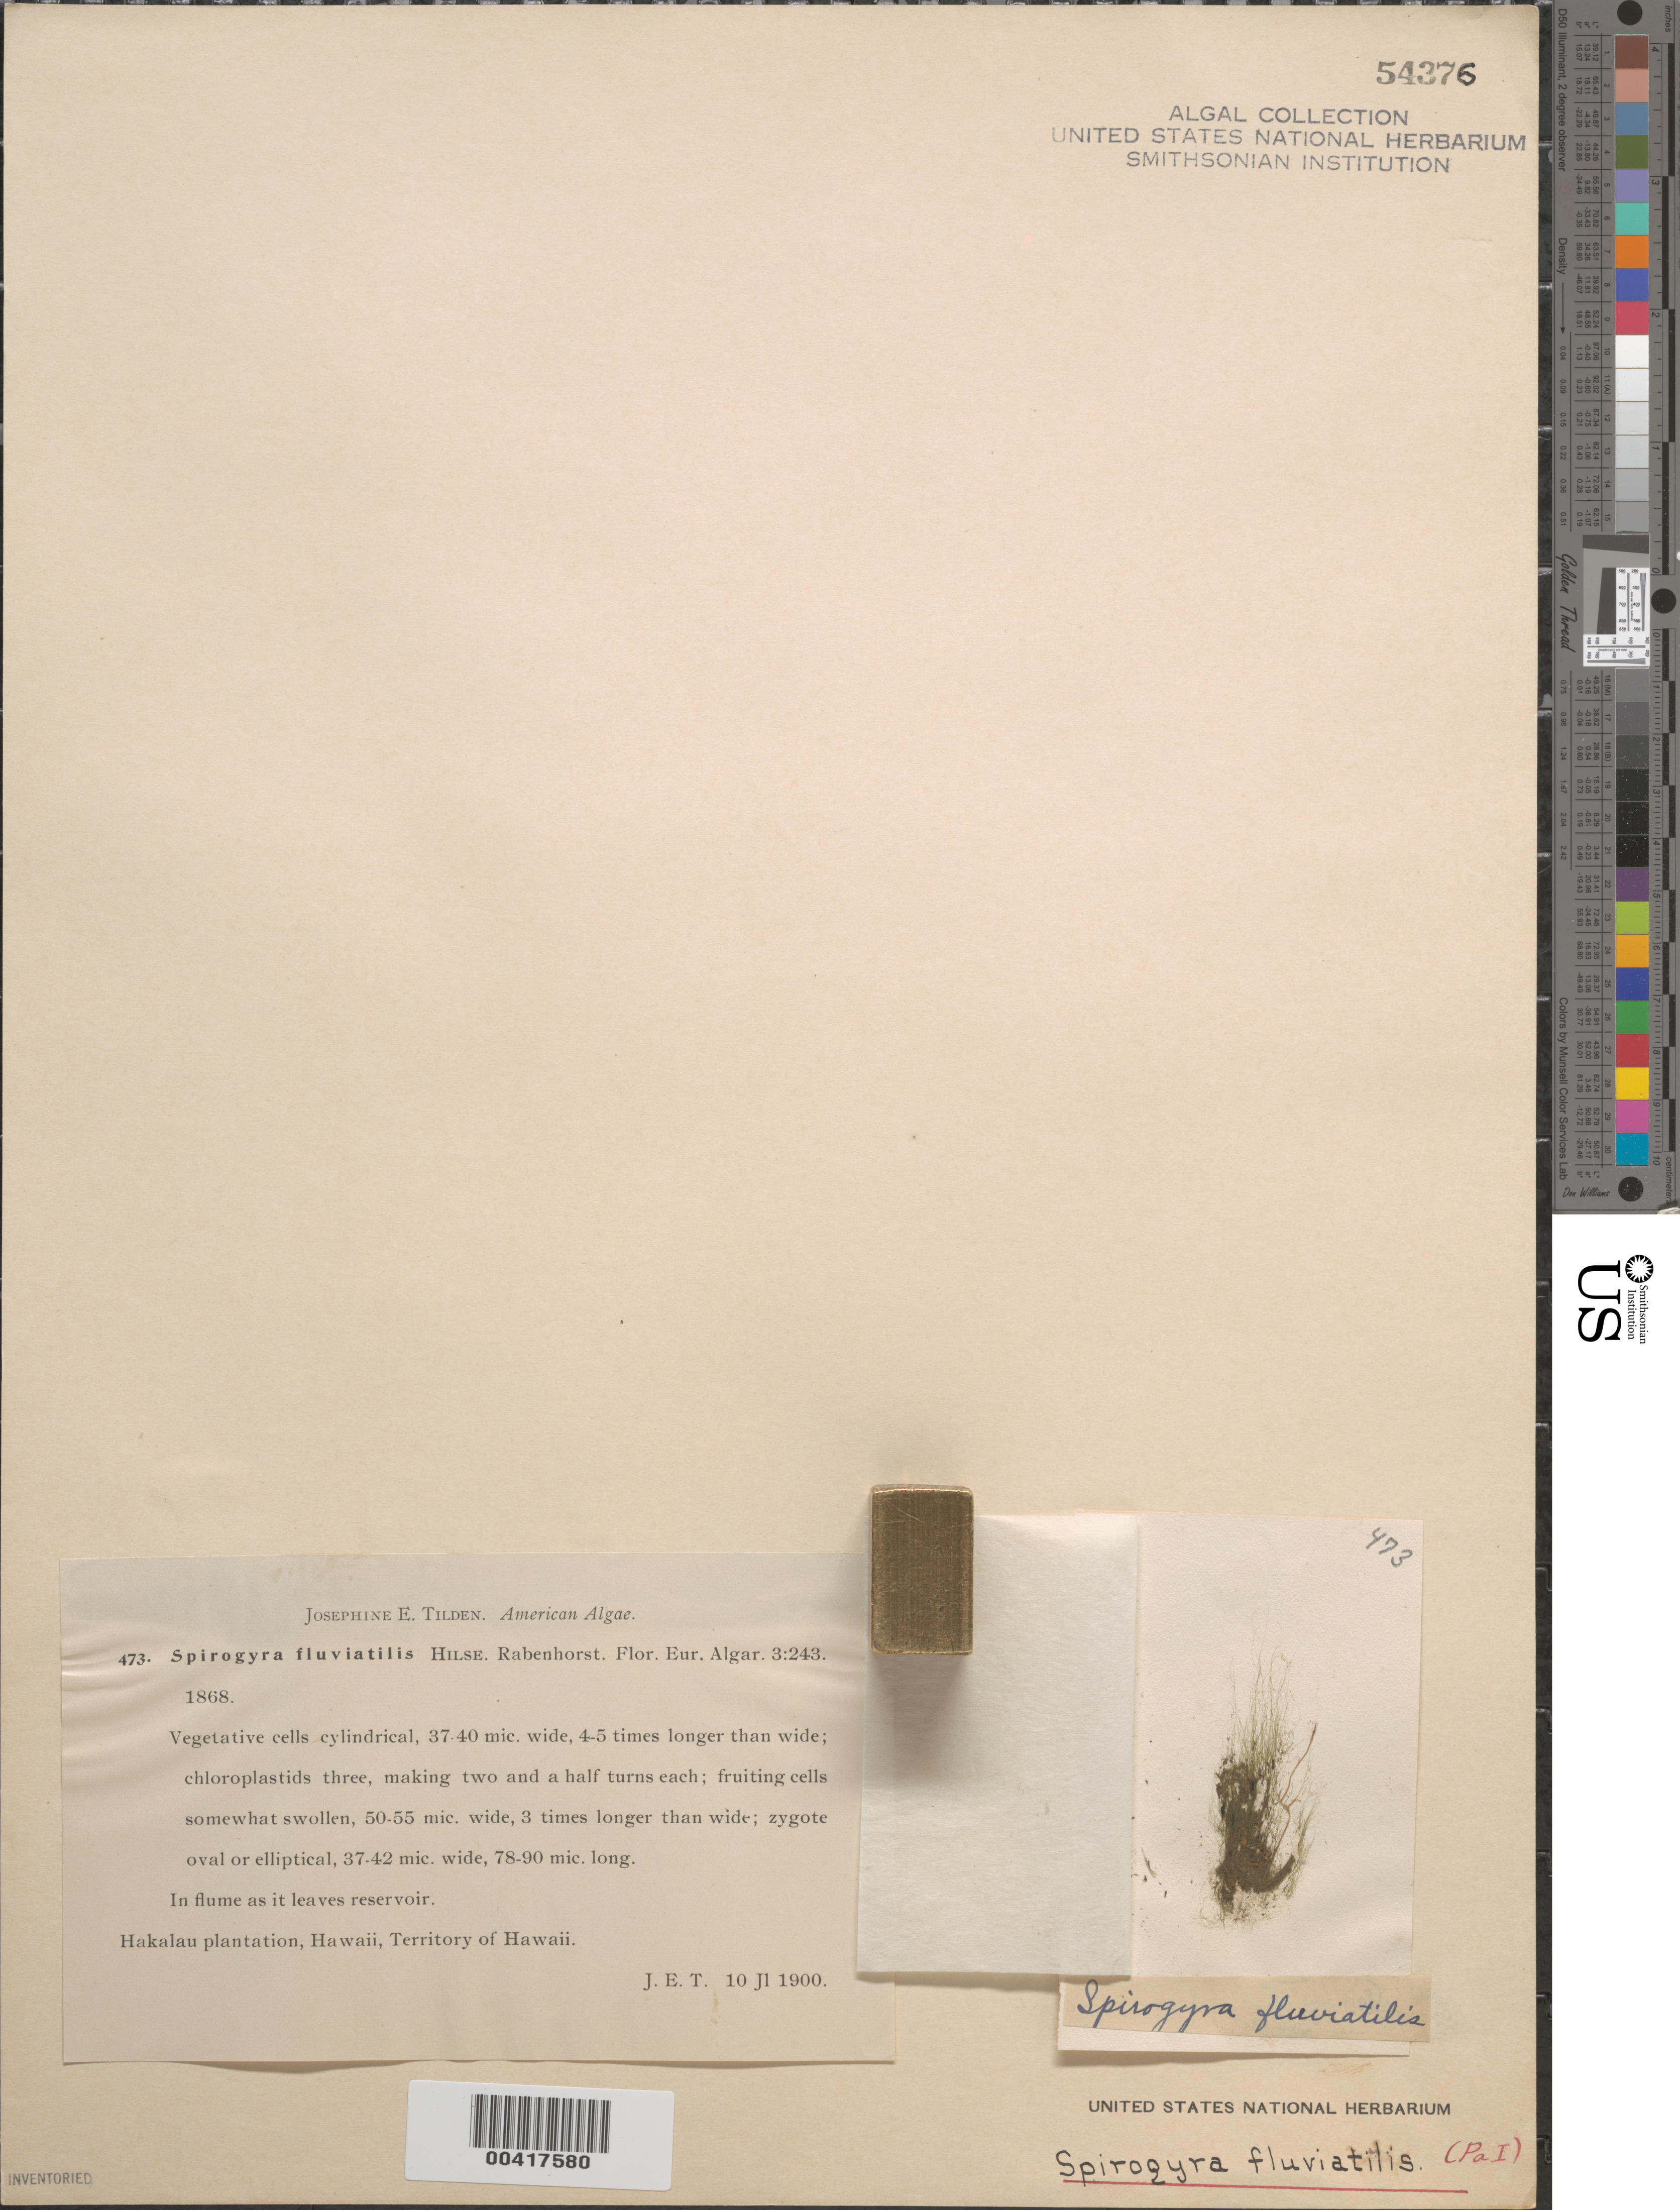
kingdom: Plantae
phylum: Charophyta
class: Zygnematophyceae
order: Zygnematales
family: Zygnemataceae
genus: Spirogyra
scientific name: Spirogyra fluviatilis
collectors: J. E. Tilden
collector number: JET 473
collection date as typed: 10 Jul 1900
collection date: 1900-07-10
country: United States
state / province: Hawaii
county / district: Hawaii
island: Hawaii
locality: Hakalau Plantation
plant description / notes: Tilden, American Algae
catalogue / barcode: US 54376